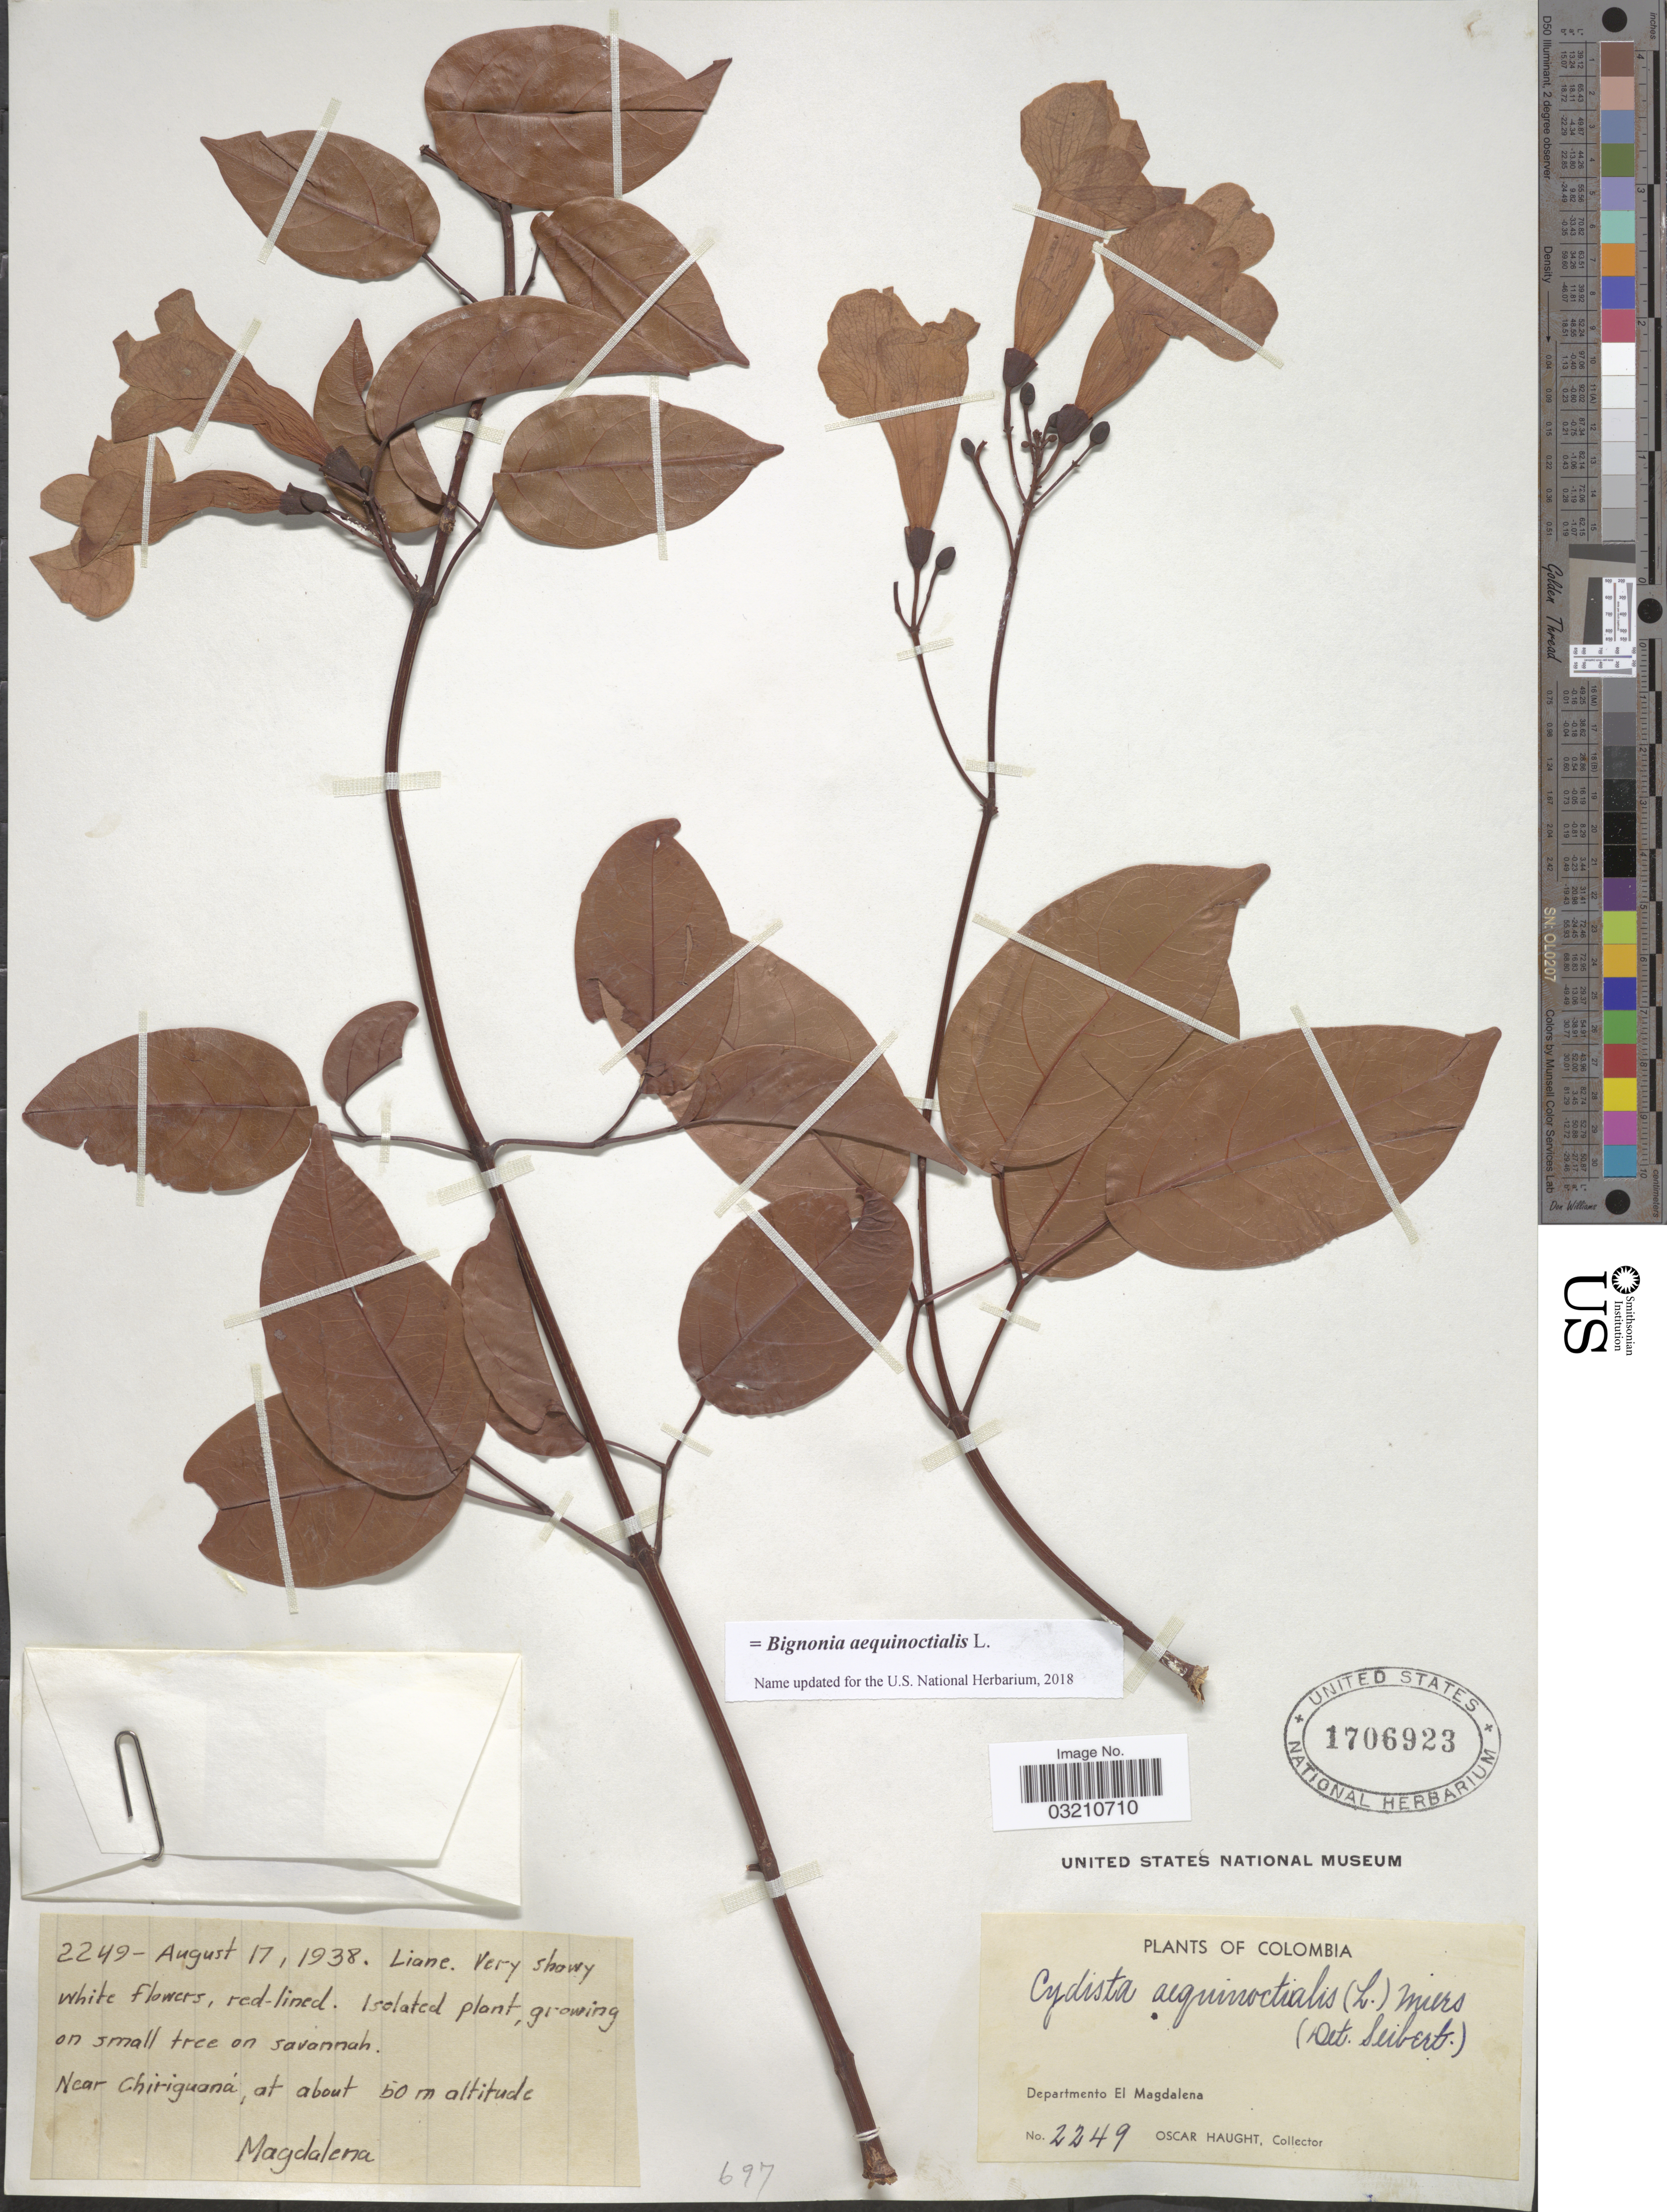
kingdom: Plantae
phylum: Tracheophyta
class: Magnoliopsida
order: Lamiales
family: Bignoniaceae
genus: Bignonia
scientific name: Bignonia aequinoctialis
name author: L.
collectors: O. L. Haught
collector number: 2249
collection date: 1938-08-17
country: Colombia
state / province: Magdalena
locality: Departmento El Magdalena. Near Chiriguaná.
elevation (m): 50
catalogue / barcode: US 1706923